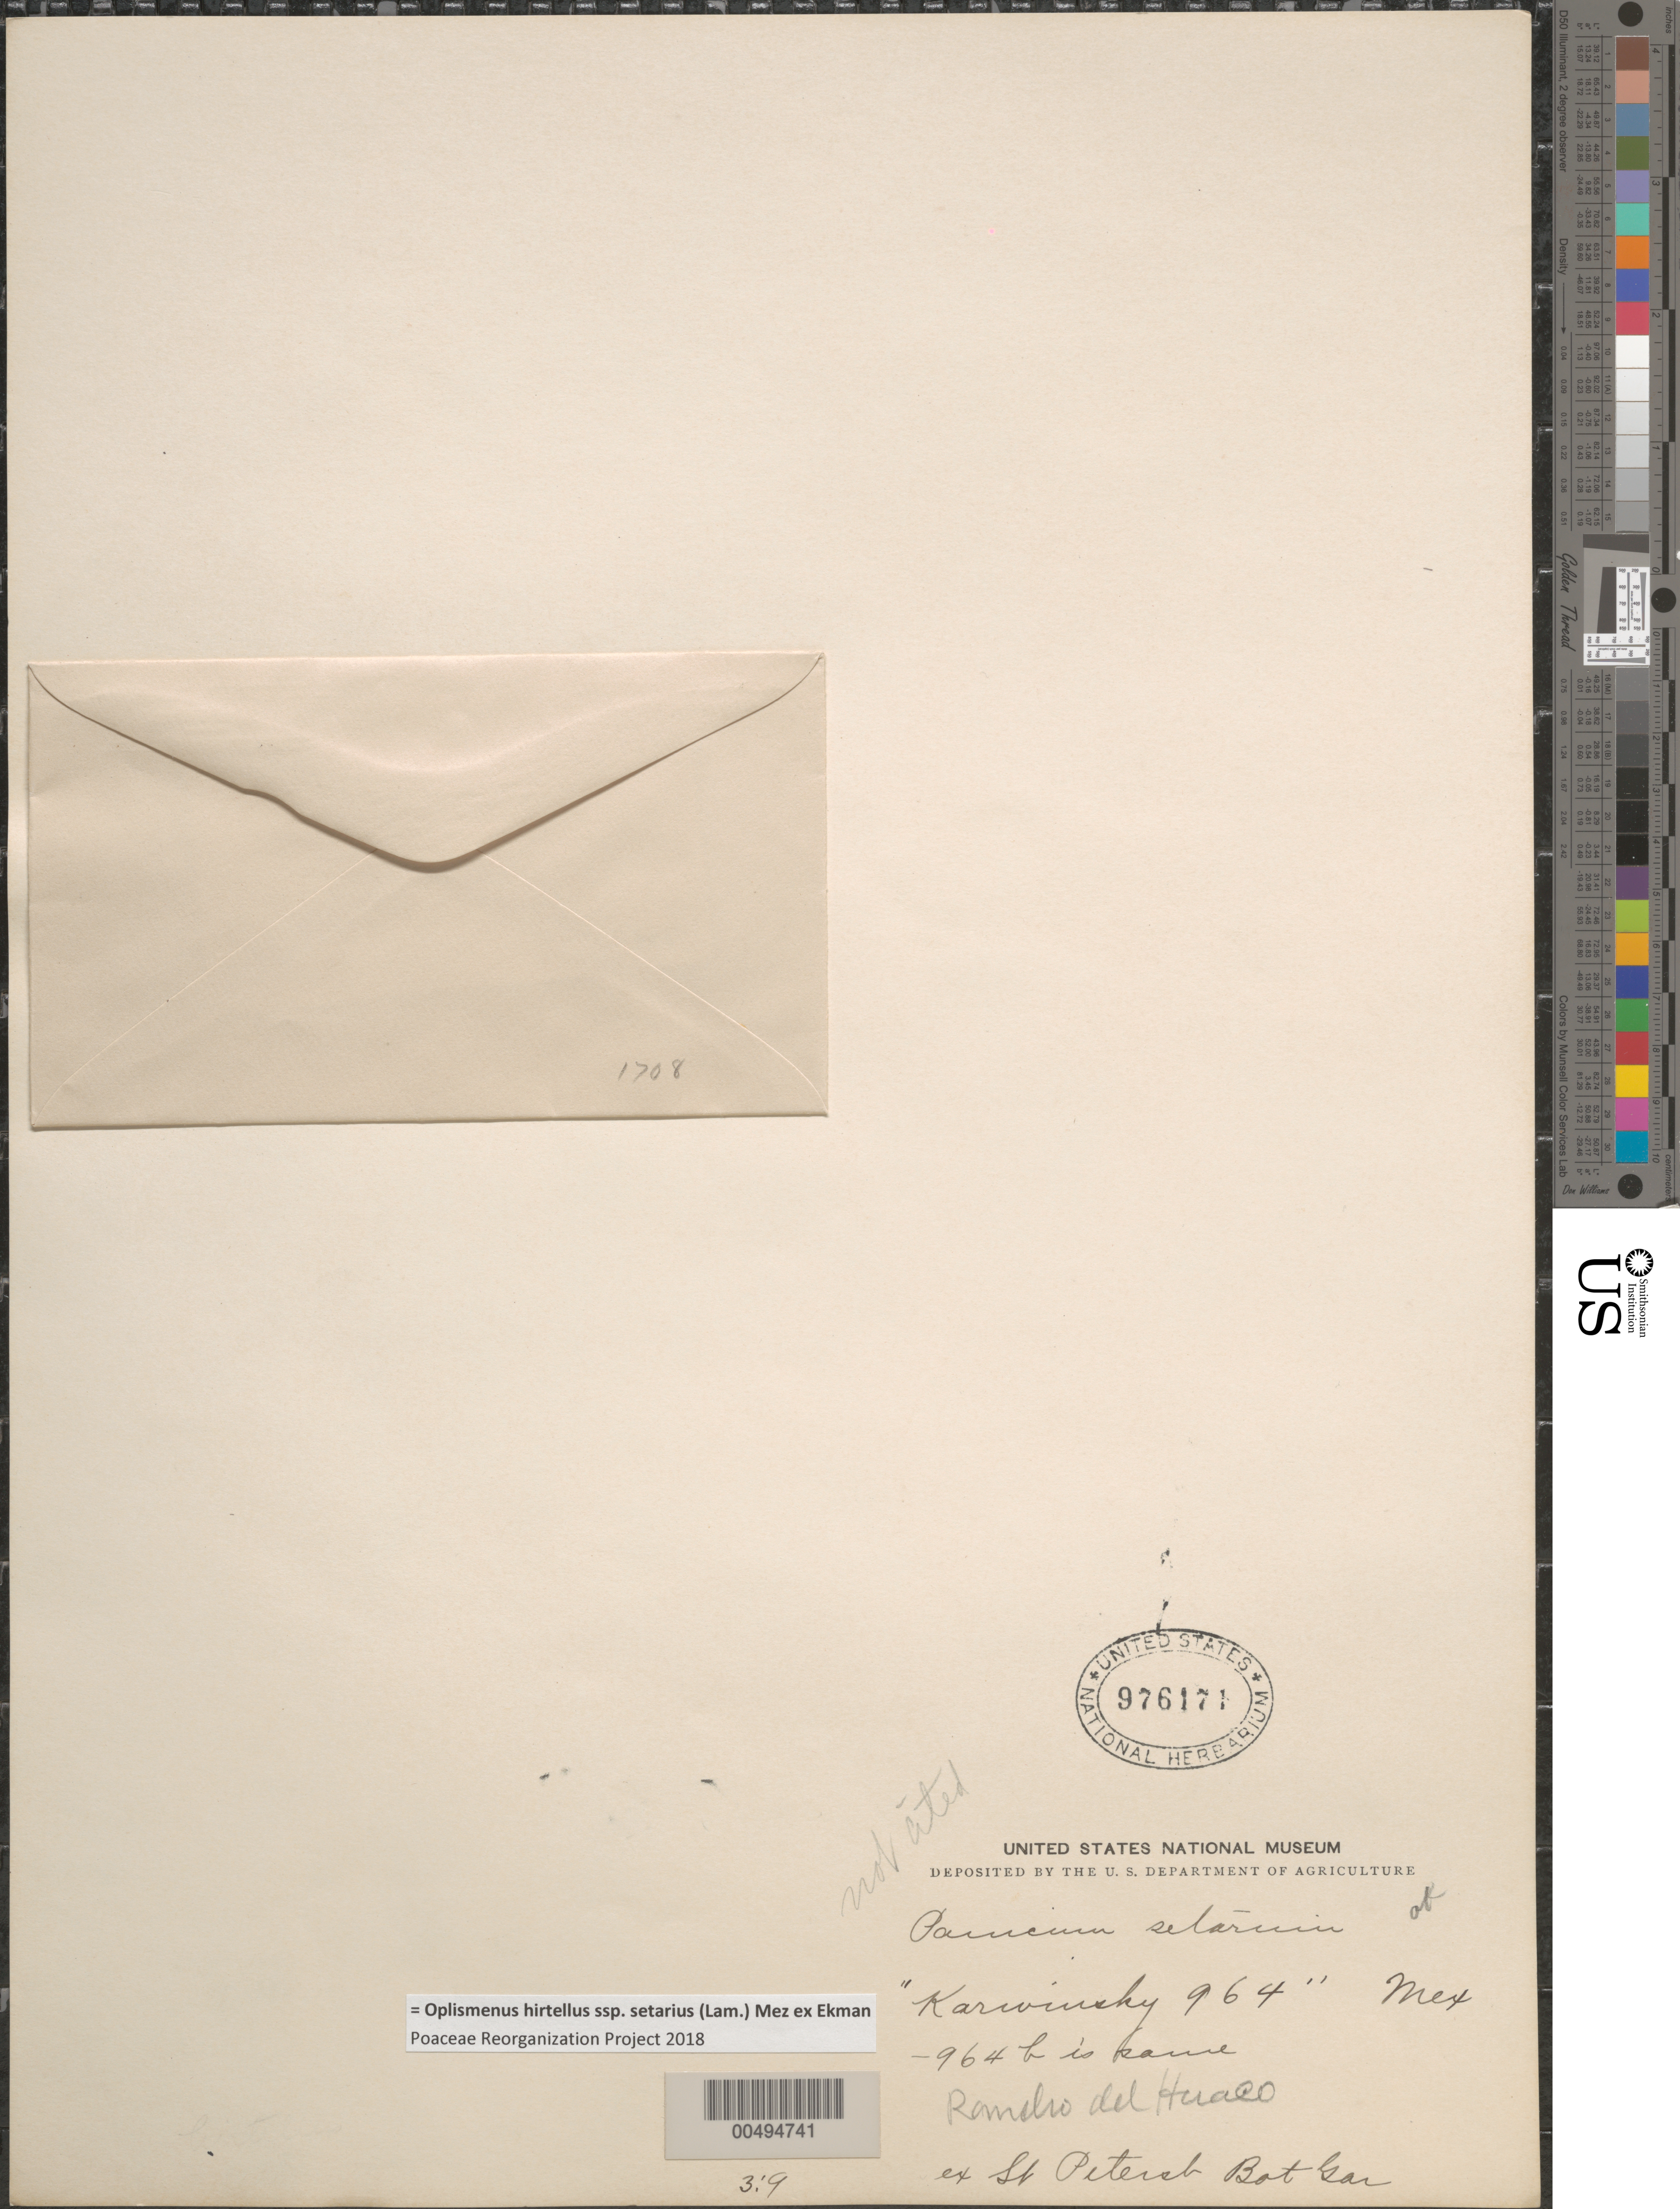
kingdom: Plantae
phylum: Tracheophyta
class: Liliopsida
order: Poales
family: Poaceae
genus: Oplismenus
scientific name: Oplismenus hirtellus subsp. setarius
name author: (Lam.) Mez ex Ekman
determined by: Poaceae Reorganization Project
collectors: W. F. Karwinski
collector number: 964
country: Mexico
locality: Romelio del Hualo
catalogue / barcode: US 976171